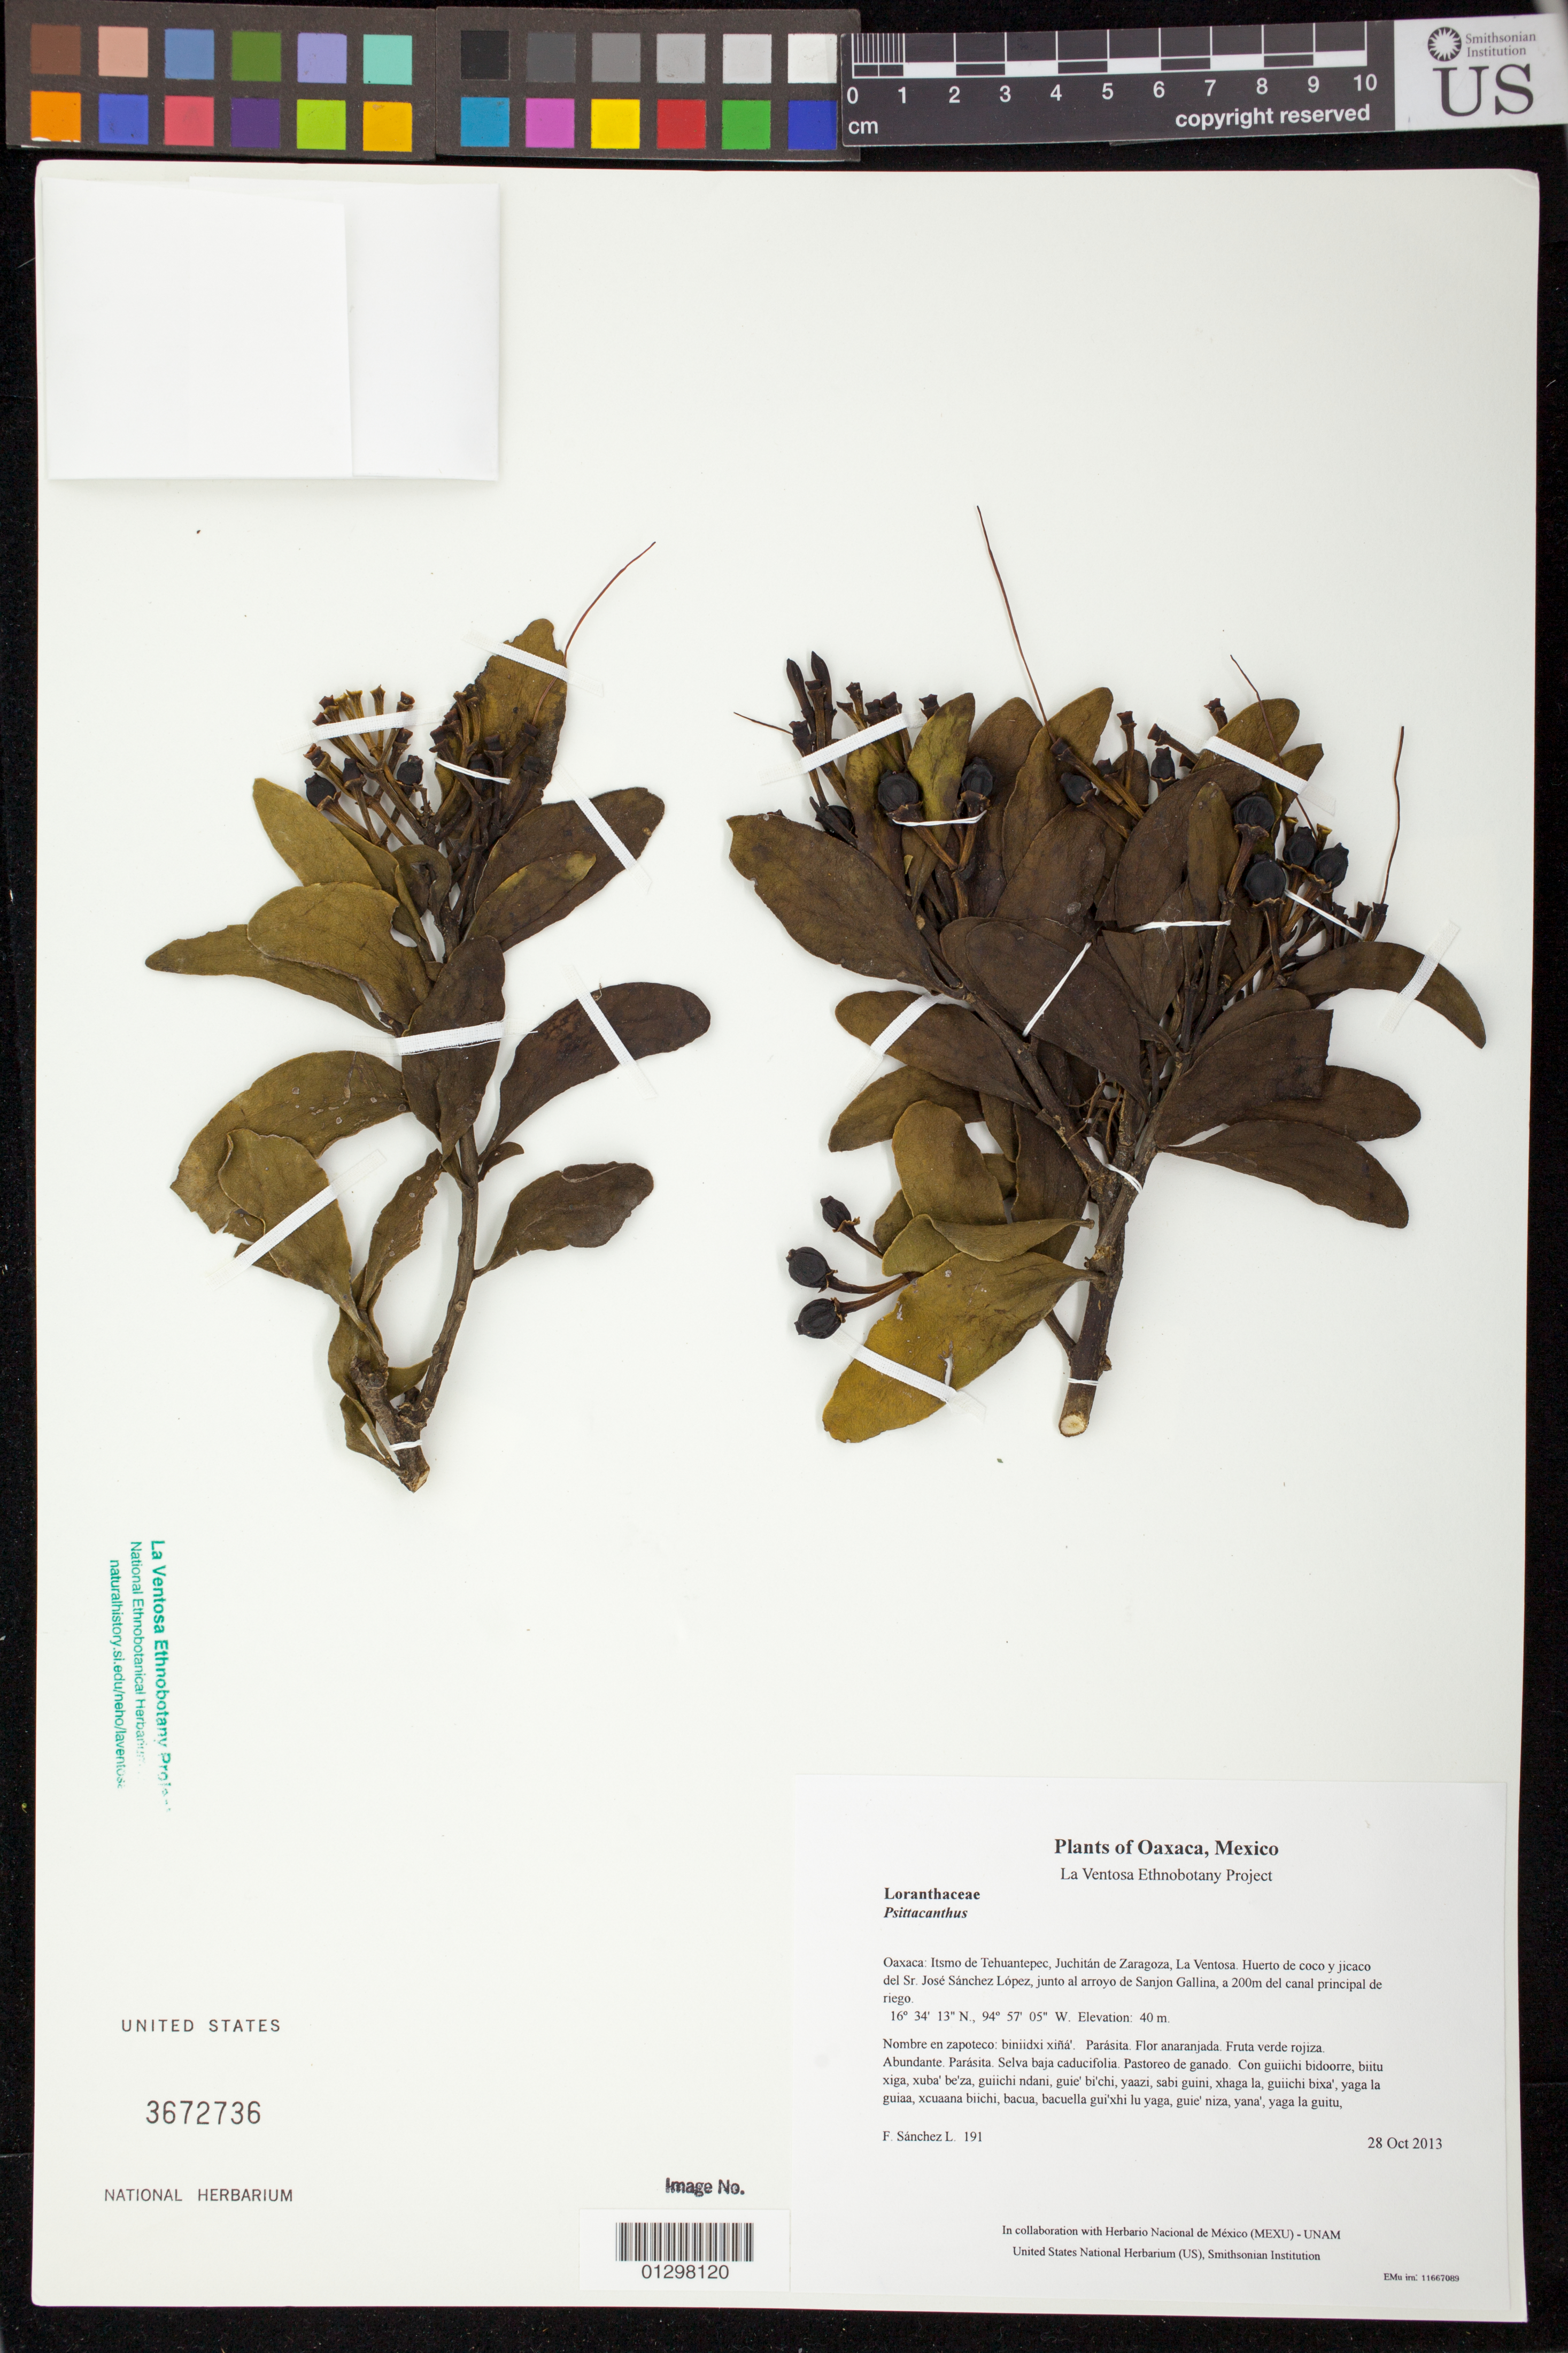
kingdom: Plantae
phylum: Tracheophyta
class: Magnoliopsida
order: Santalales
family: Loranthaceae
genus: Psittacanthus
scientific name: Psittacanthus calyculatus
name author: (DC.) G. Don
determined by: Velasco G., Kenia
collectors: F. Sánchez L.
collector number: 191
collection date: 2013-10-28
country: Mexico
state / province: Oaxaca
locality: Itsmo de Tehuantepec, Juchitán de Zaragoza, La Ventosa. Huerto de coco y jicaco del Sr. José Sánchez López, junto al arroyo de Sanjon Gallina, a 200m del canal principal de riego.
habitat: Selva baja caducifolia. Pastoreo de ganado.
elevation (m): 40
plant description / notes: JEBOT, MEXU, SERO, US; Yaga bandaga. Guie' biguitu. Cuaananaxhi naga' ne naxiña'. Stale.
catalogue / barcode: US 3672736